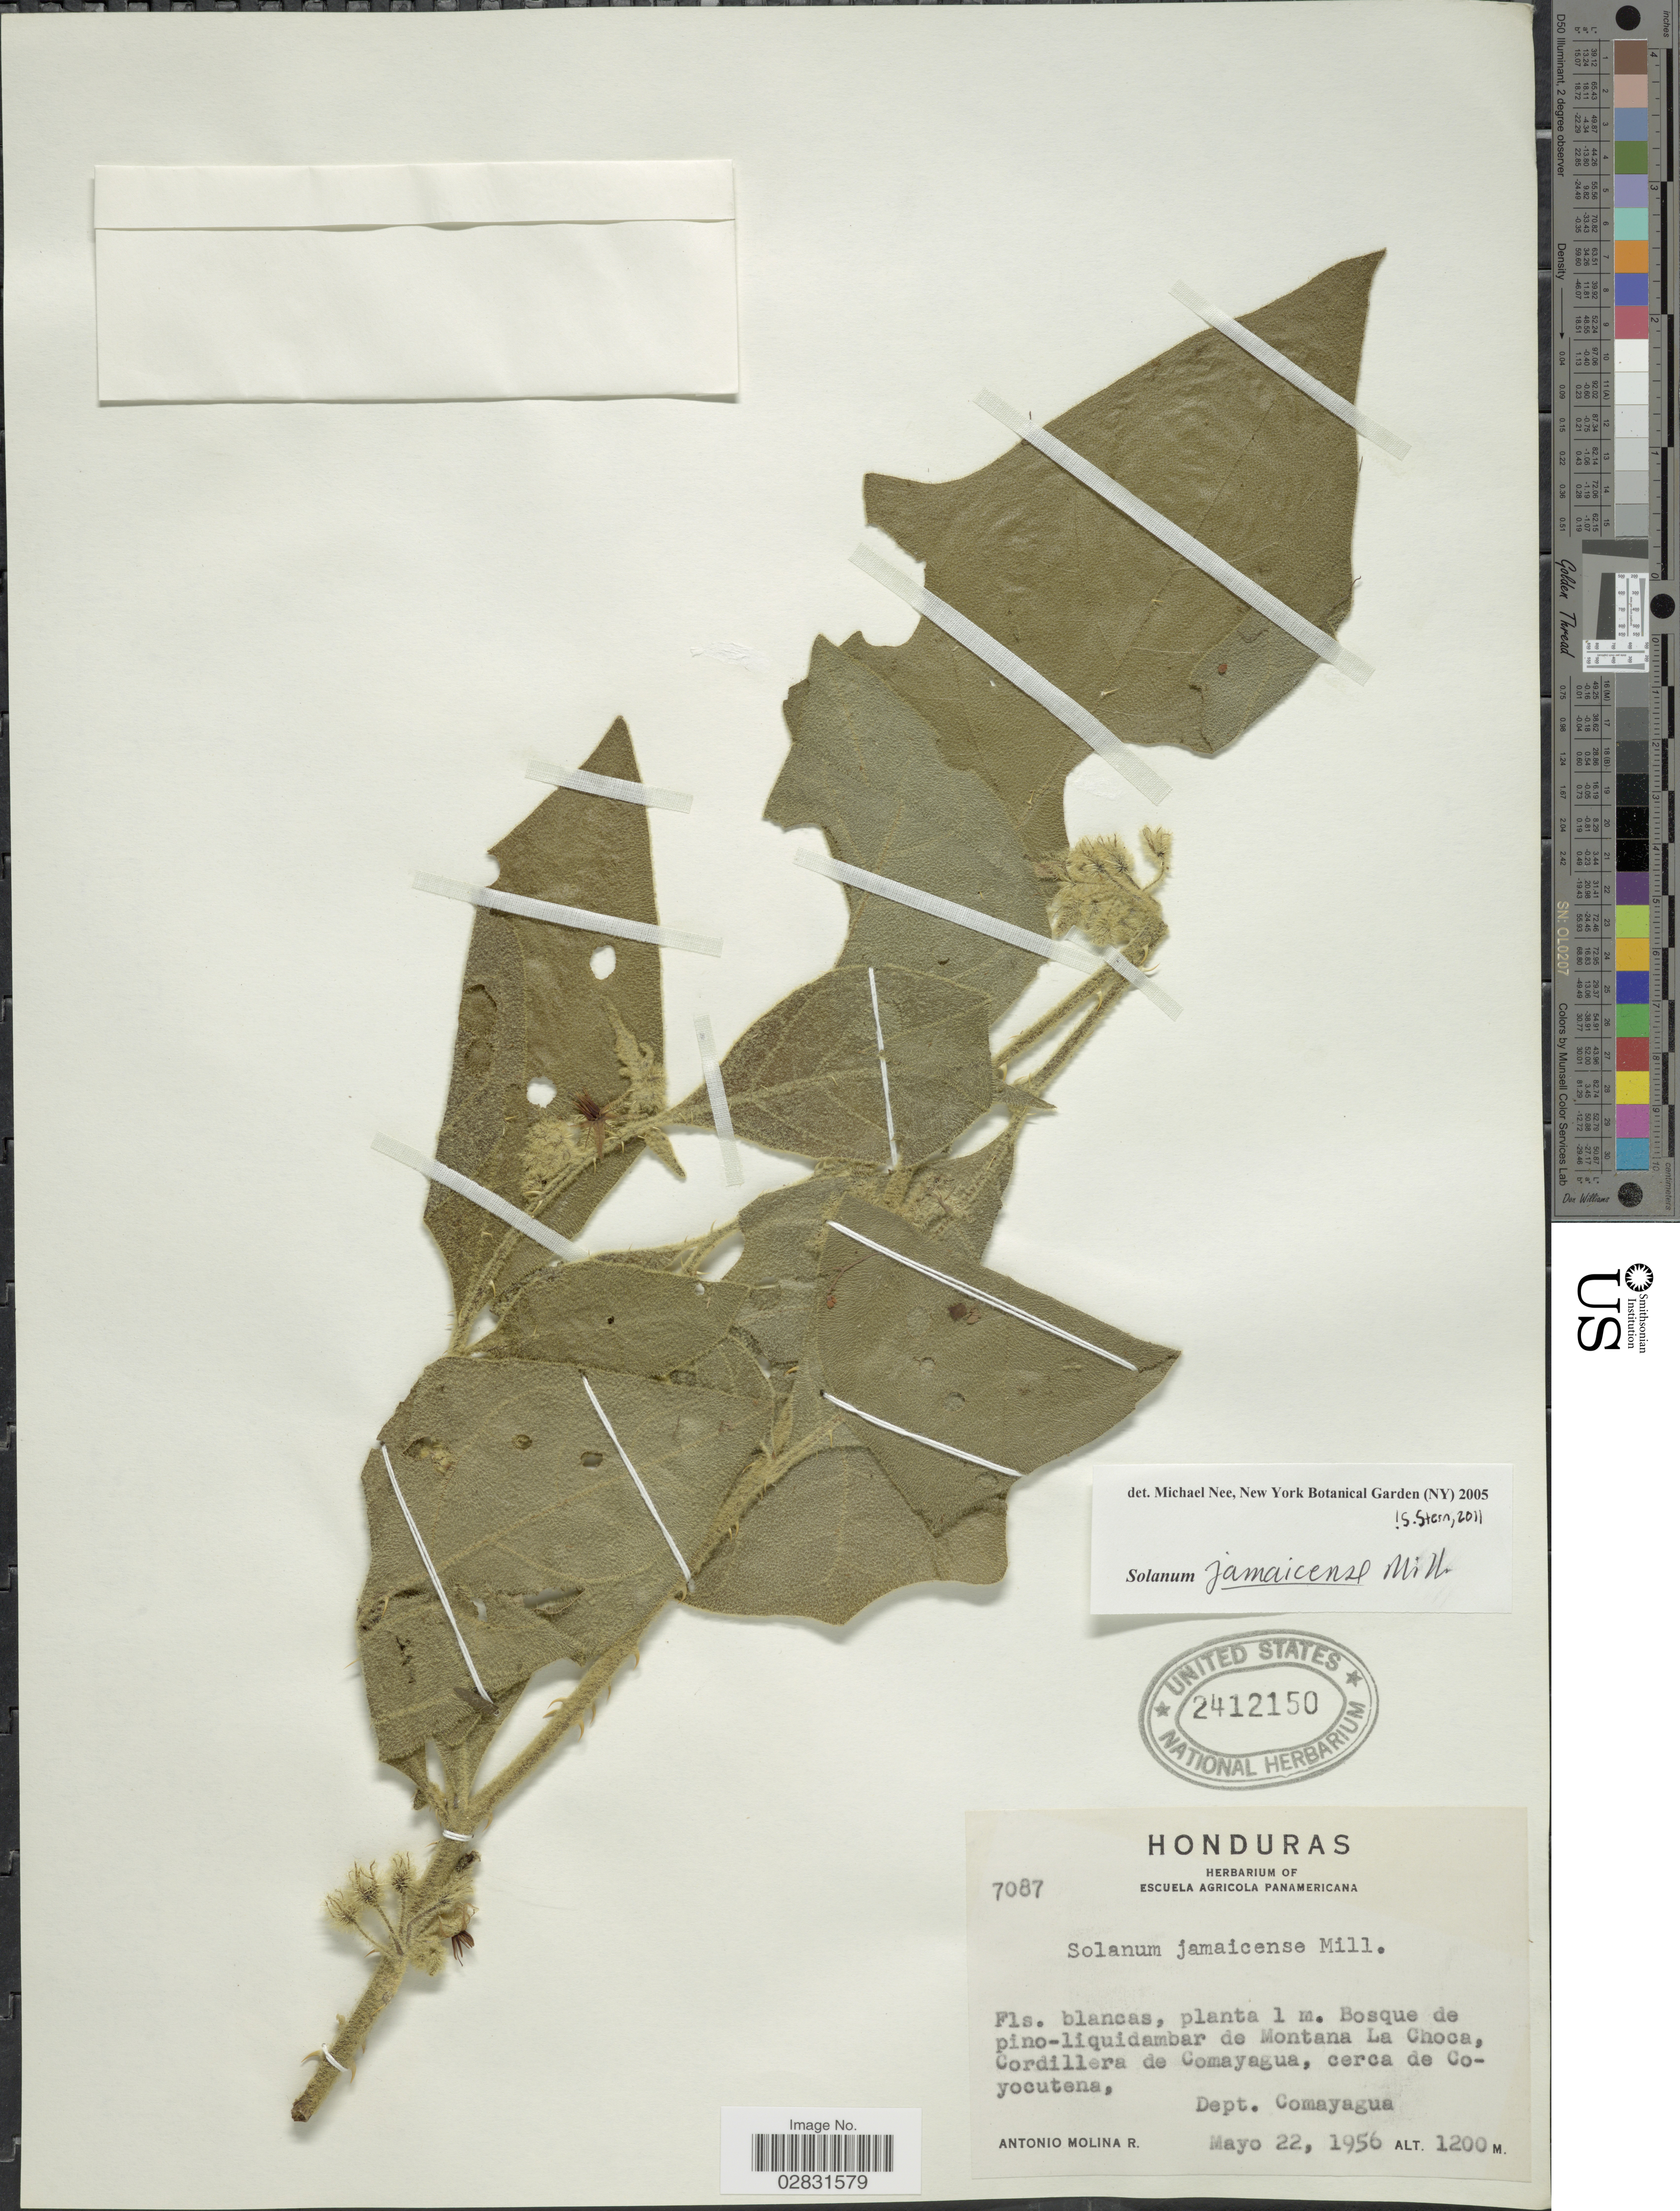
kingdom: Plantae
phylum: Tracheophyta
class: Magnoliopsida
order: Solanales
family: Solanaceae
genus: Solanum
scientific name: Solanum jamaicense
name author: Mill.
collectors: A. Molina R.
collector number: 7087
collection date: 1956-05-22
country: Honduras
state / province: Comayagua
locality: Bosque de pino-liquidambar de Montana La Choca, Cordillera de Comayagua, cerca de Coyocutena, Dept. Comayagua.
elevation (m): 1200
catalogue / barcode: US 2412150